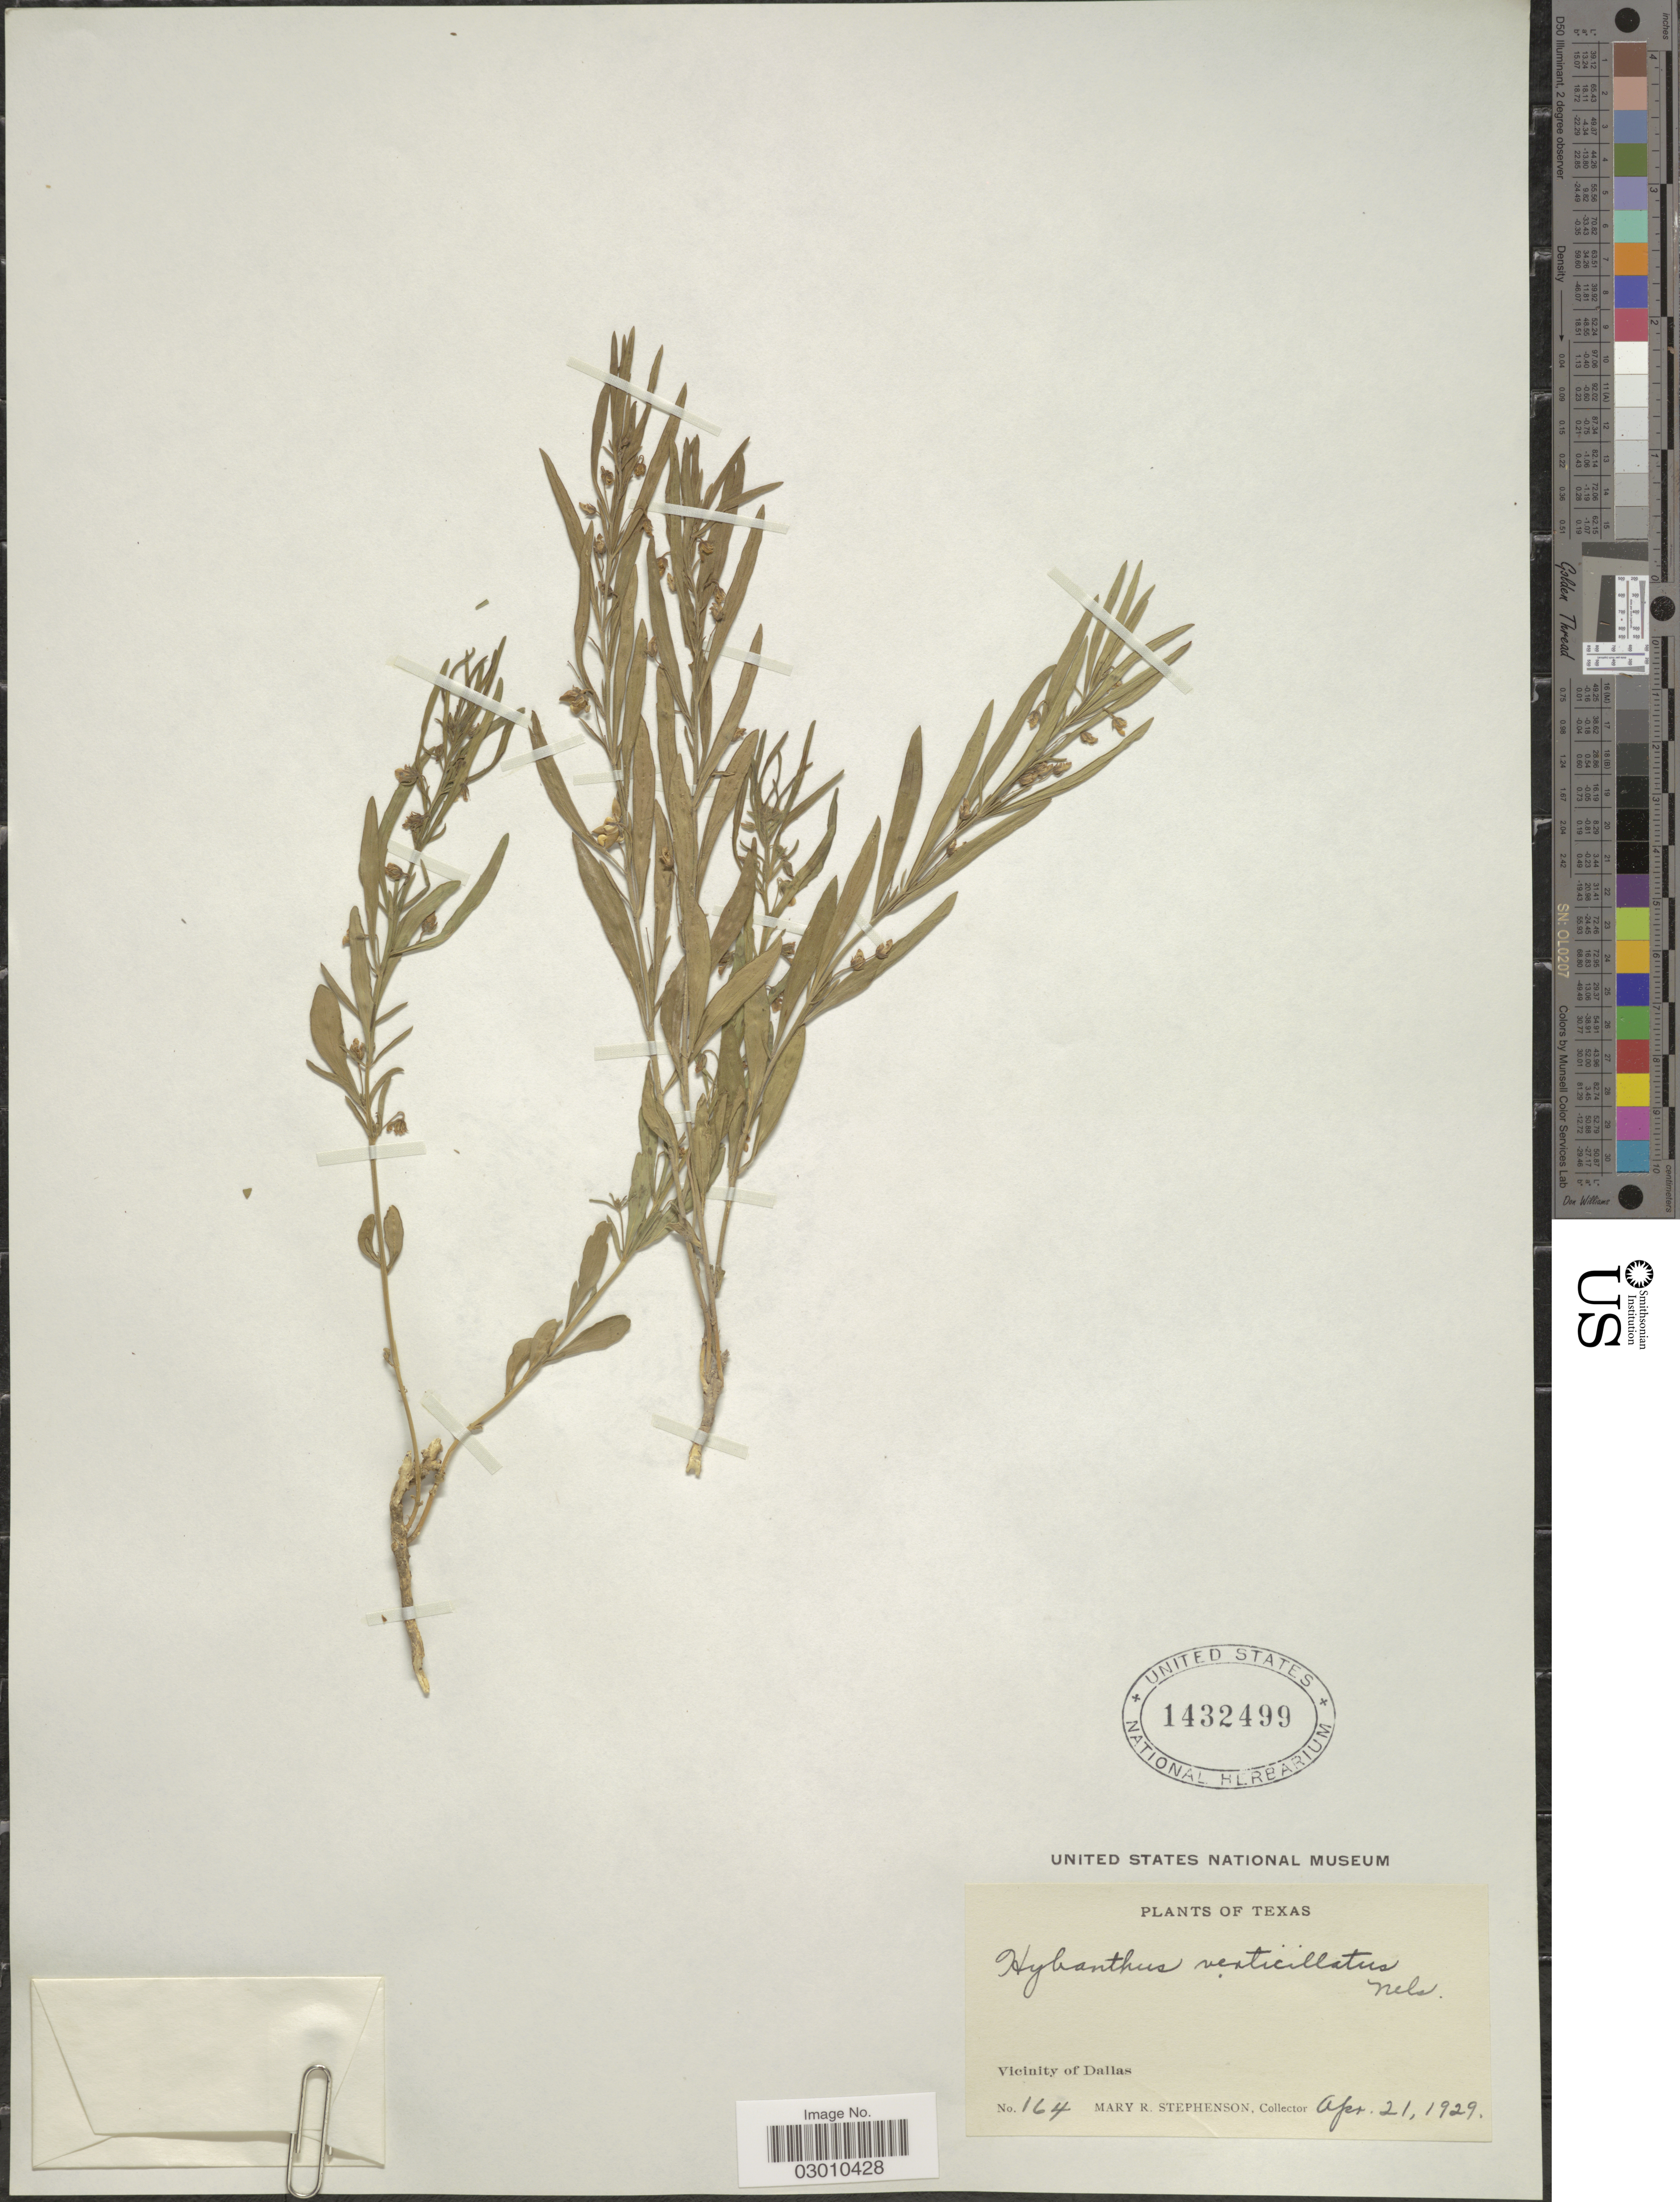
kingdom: Plantae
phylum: Tracheophyta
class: Magnoliopsida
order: Malpighiales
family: Violaceae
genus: Pombalia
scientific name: Pombalia verticillata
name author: (Ortega) Paula-Souza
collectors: M. Stephenson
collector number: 164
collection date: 1929-04-21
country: United States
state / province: Texas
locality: Vicinity of Dallas.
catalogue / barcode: US 1432499